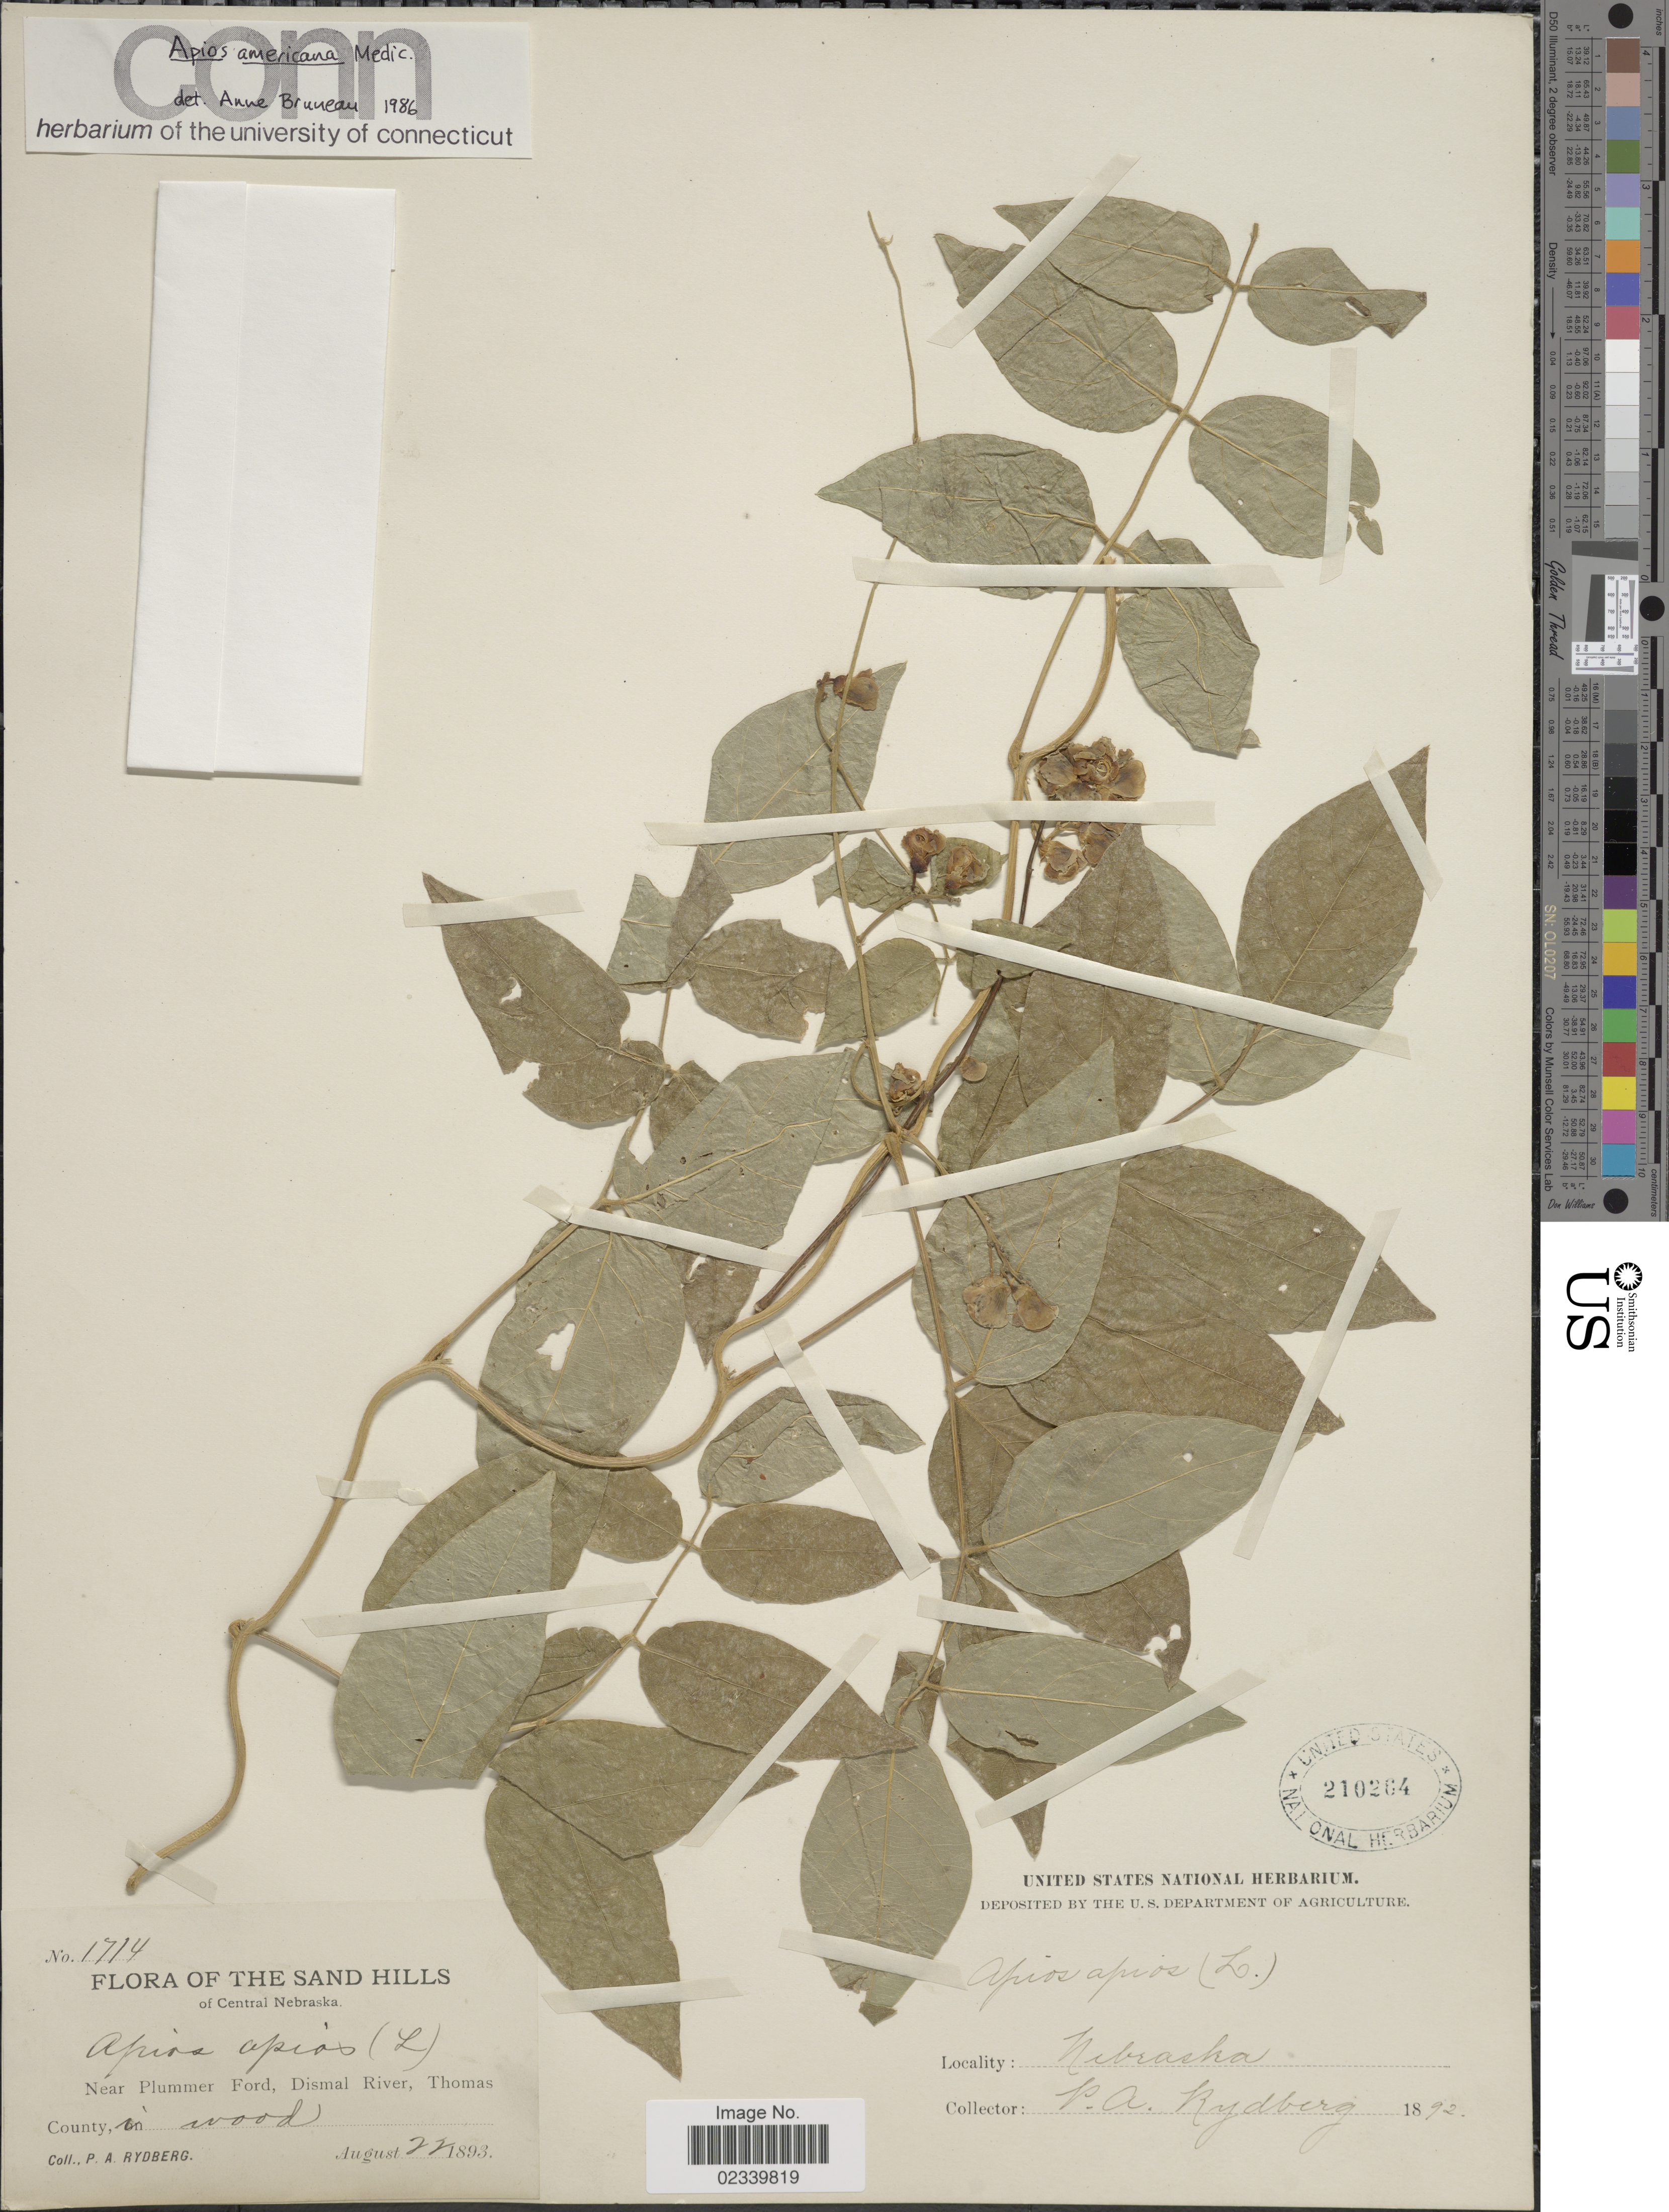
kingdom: Plantae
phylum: Tracheophyta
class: Magnoliopsida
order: Fabales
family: Fabaceae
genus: Apios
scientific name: Apios americana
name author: Medik.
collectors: P. A. Rydberg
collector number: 1714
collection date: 1893-08-22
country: United States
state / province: Nebraska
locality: Central Nebraska. Near Plummer Ford, Dismal River, Thomas. Sand Hills.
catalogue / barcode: US 210264